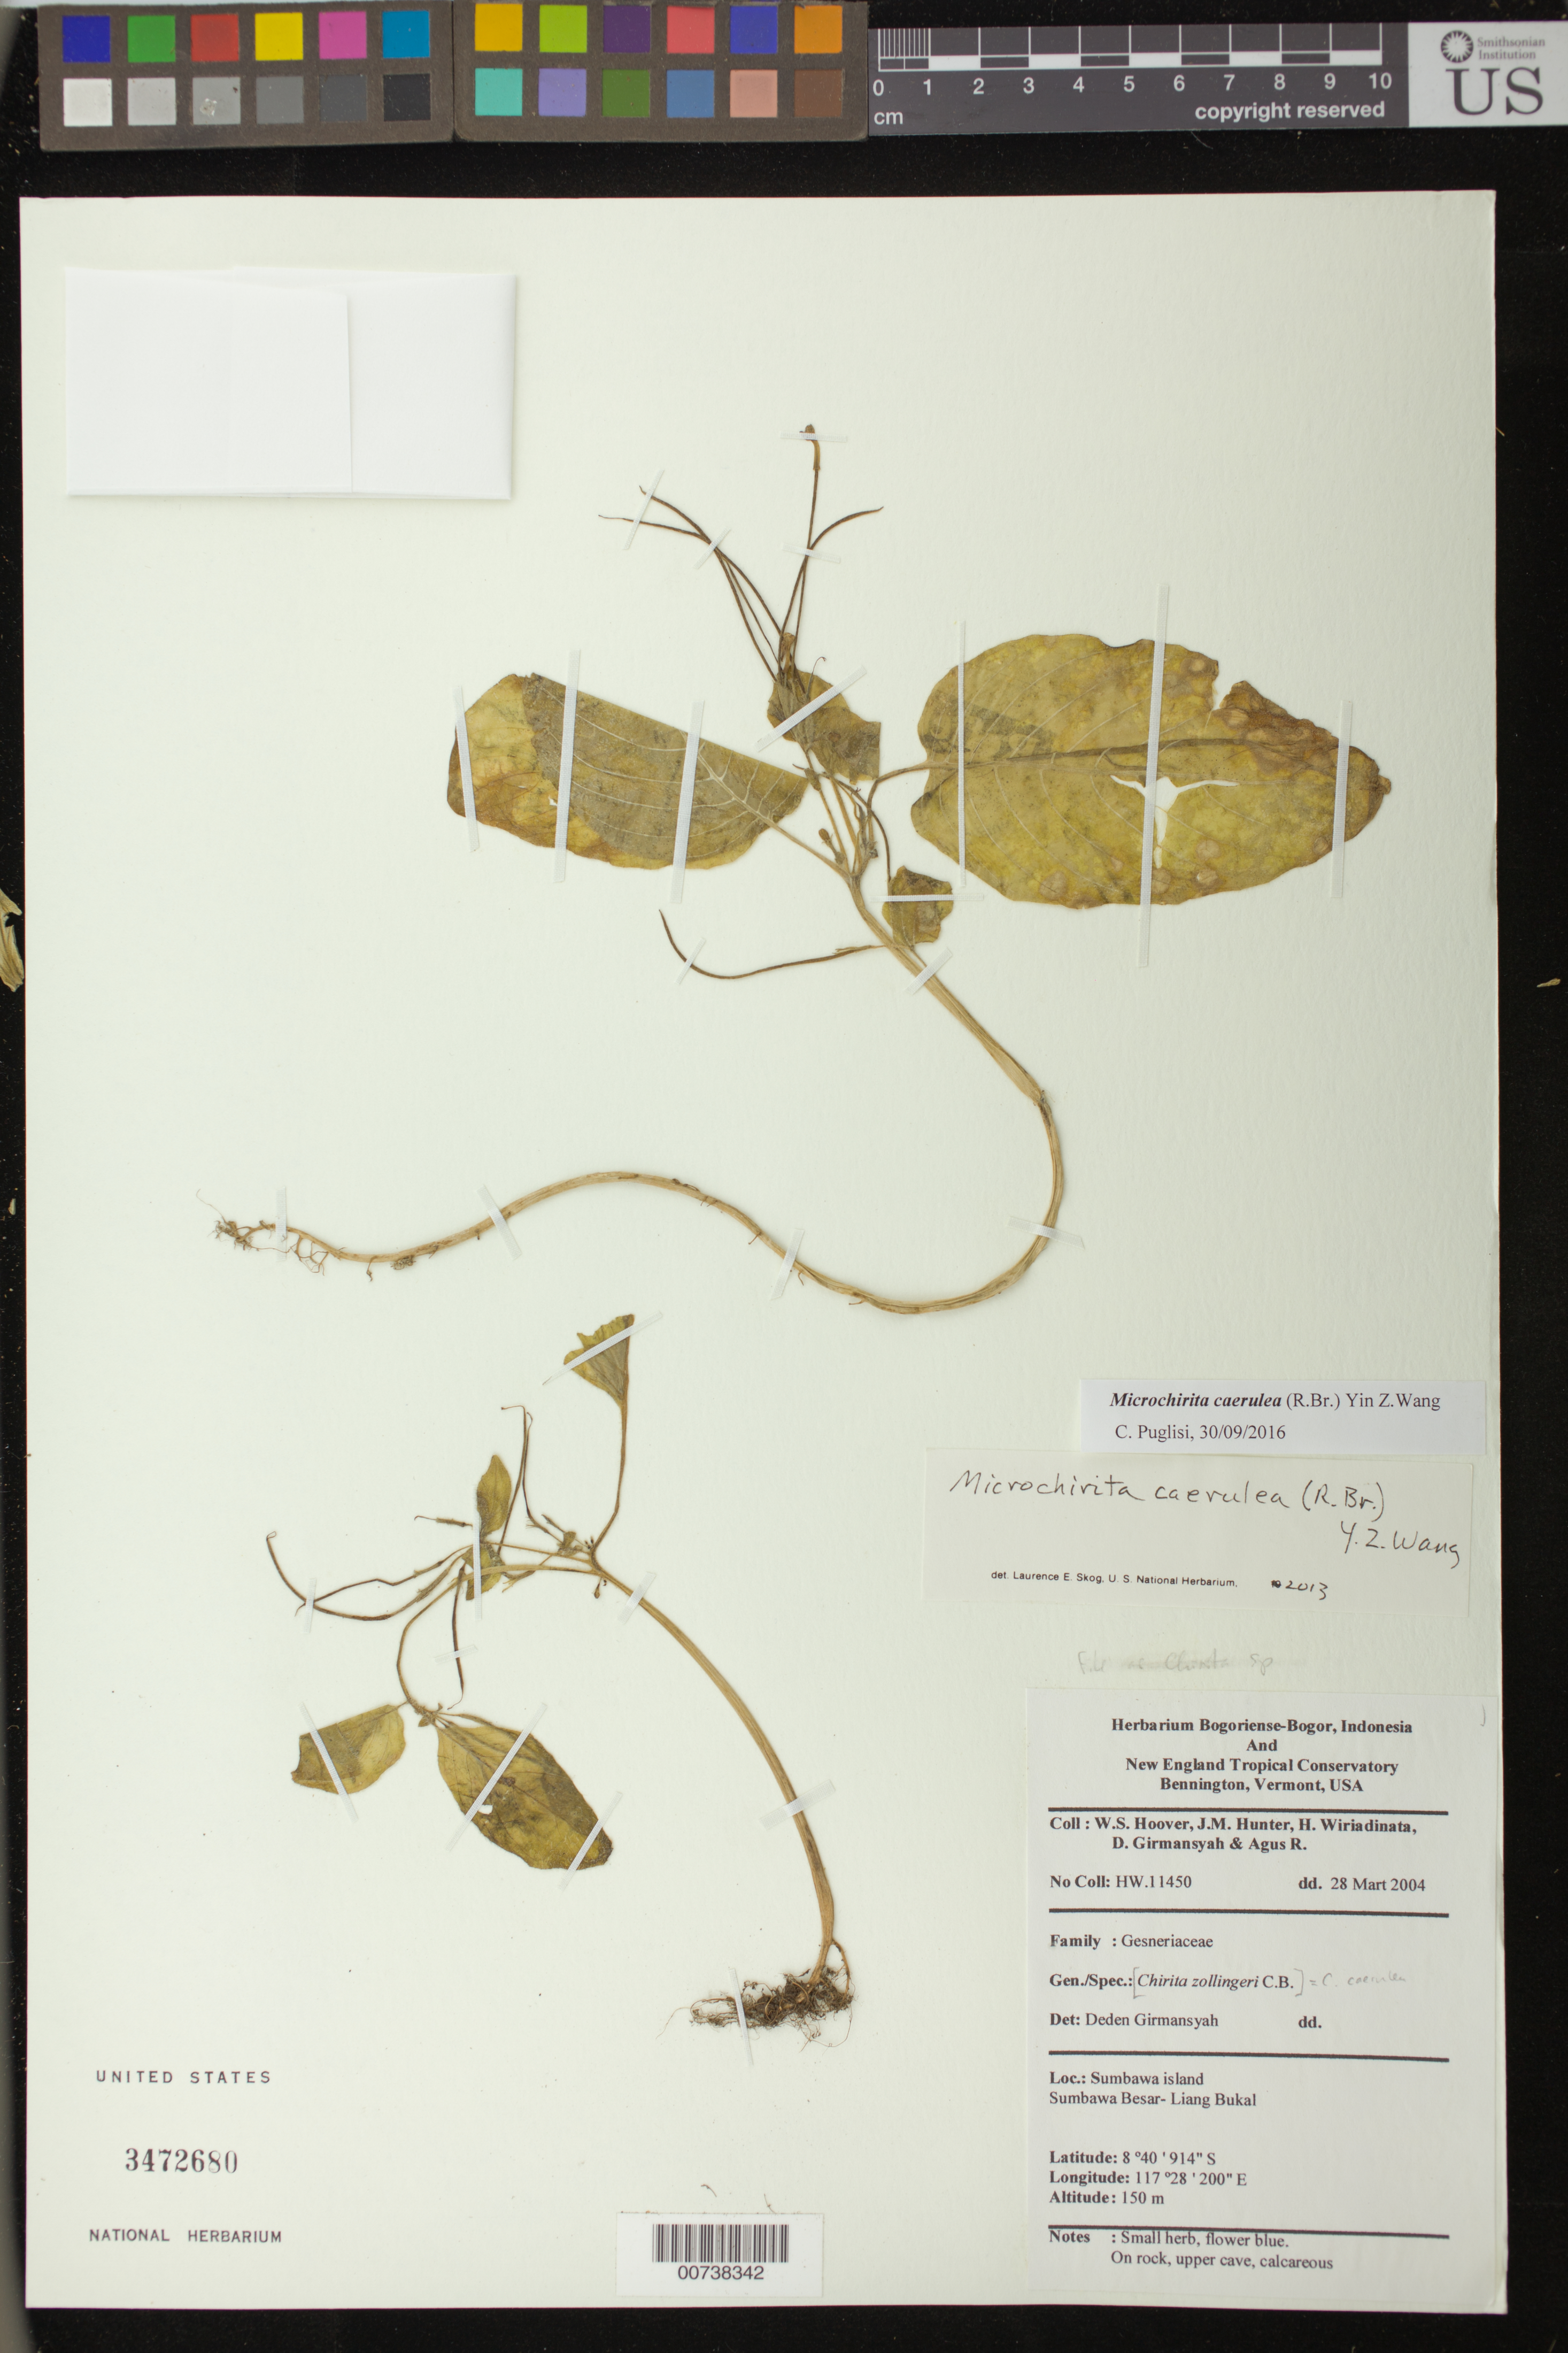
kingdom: Plantae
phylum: Tracheophyta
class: Magnoliopsida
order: Lamiales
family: Gesneriaceae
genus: Microchirita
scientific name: Microchirita caerulea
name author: (R. Br.) Y.Z. Wang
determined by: Skog, Laurence E.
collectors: W. S. Hoover, J. Hunter, H. Wiriadinata, D. Girmansyah & R. Agus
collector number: HW 11450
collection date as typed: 28 Mar 2004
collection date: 2004-03-28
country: Indonesia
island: Sumbawa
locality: Sumbawa island, Sumbawa Besar-Liang Bukal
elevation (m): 150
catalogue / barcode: US 3472680